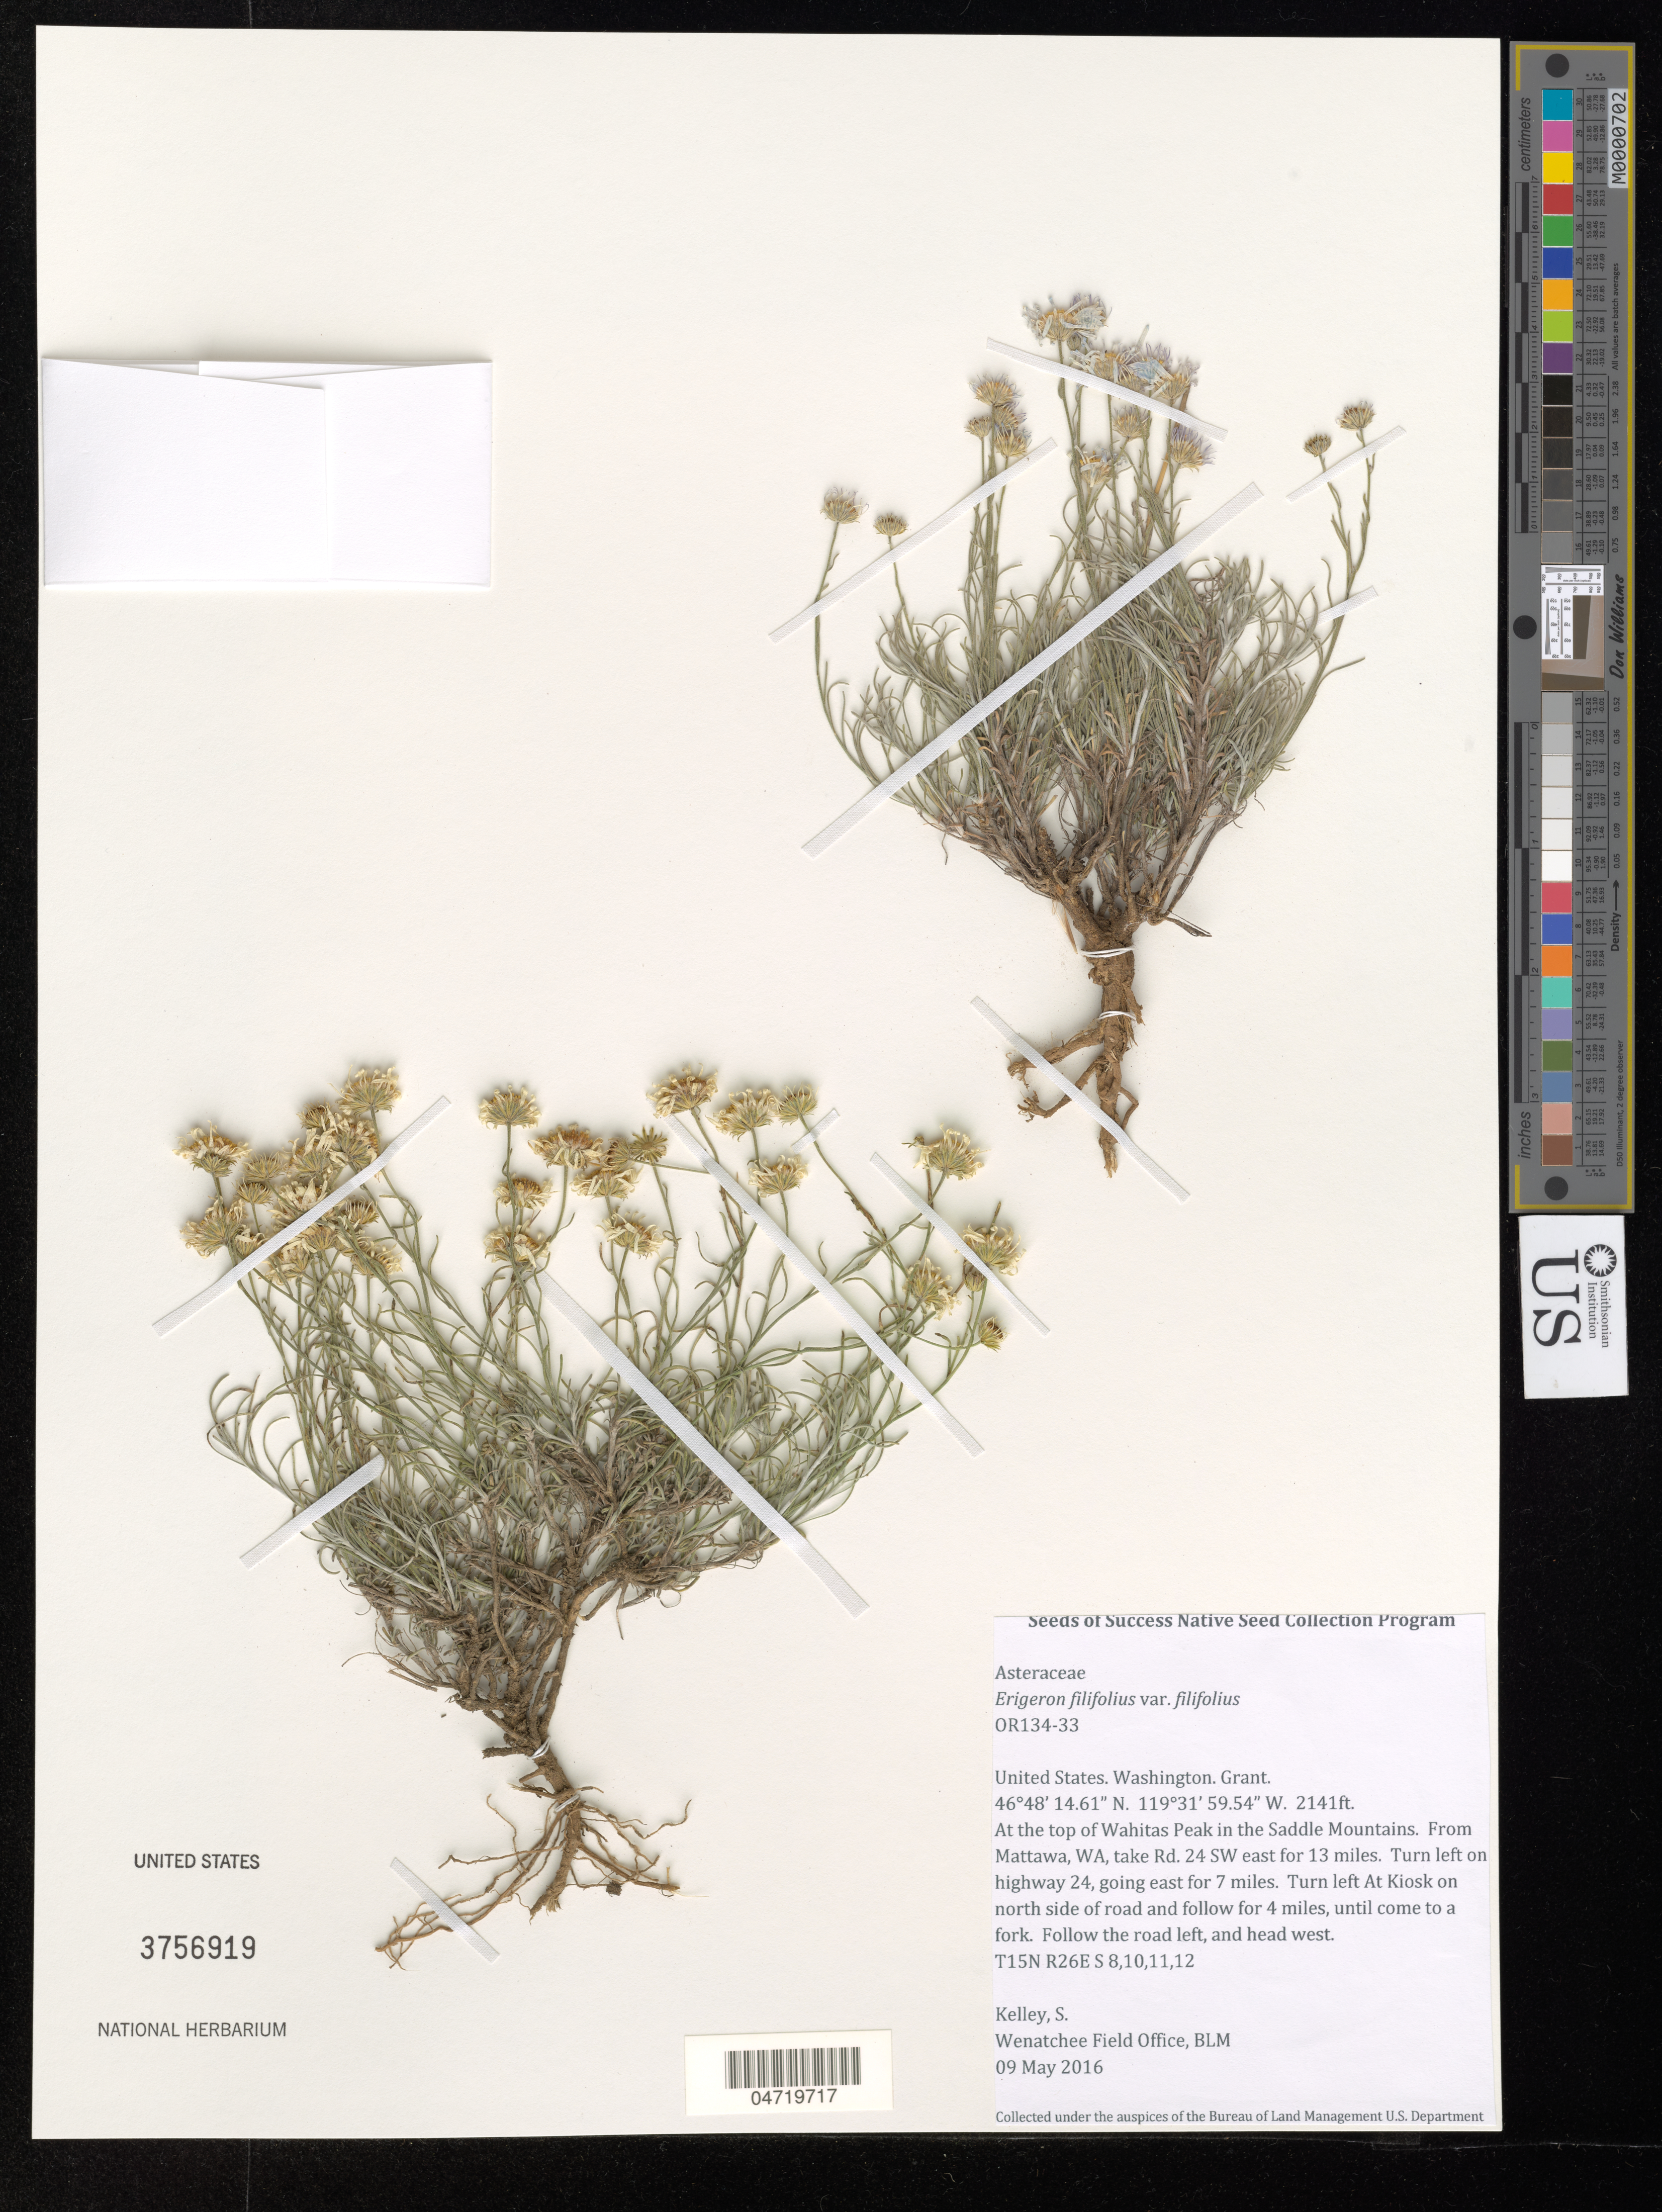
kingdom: Plantae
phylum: Tracheophyta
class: Magnoliopsida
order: Asterales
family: Asteraceae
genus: Erigeron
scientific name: Erigeron filifolius var. filifolius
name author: (Hook.) Nutt.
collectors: S. Kelley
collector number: OR134-33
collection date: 2016-05-09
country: United States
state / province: Washington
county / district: Grant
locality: Saddle Mountains, Wahitas Peak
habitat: Sagebrush shrub-steppe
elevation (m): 653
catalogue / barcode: US 3756919